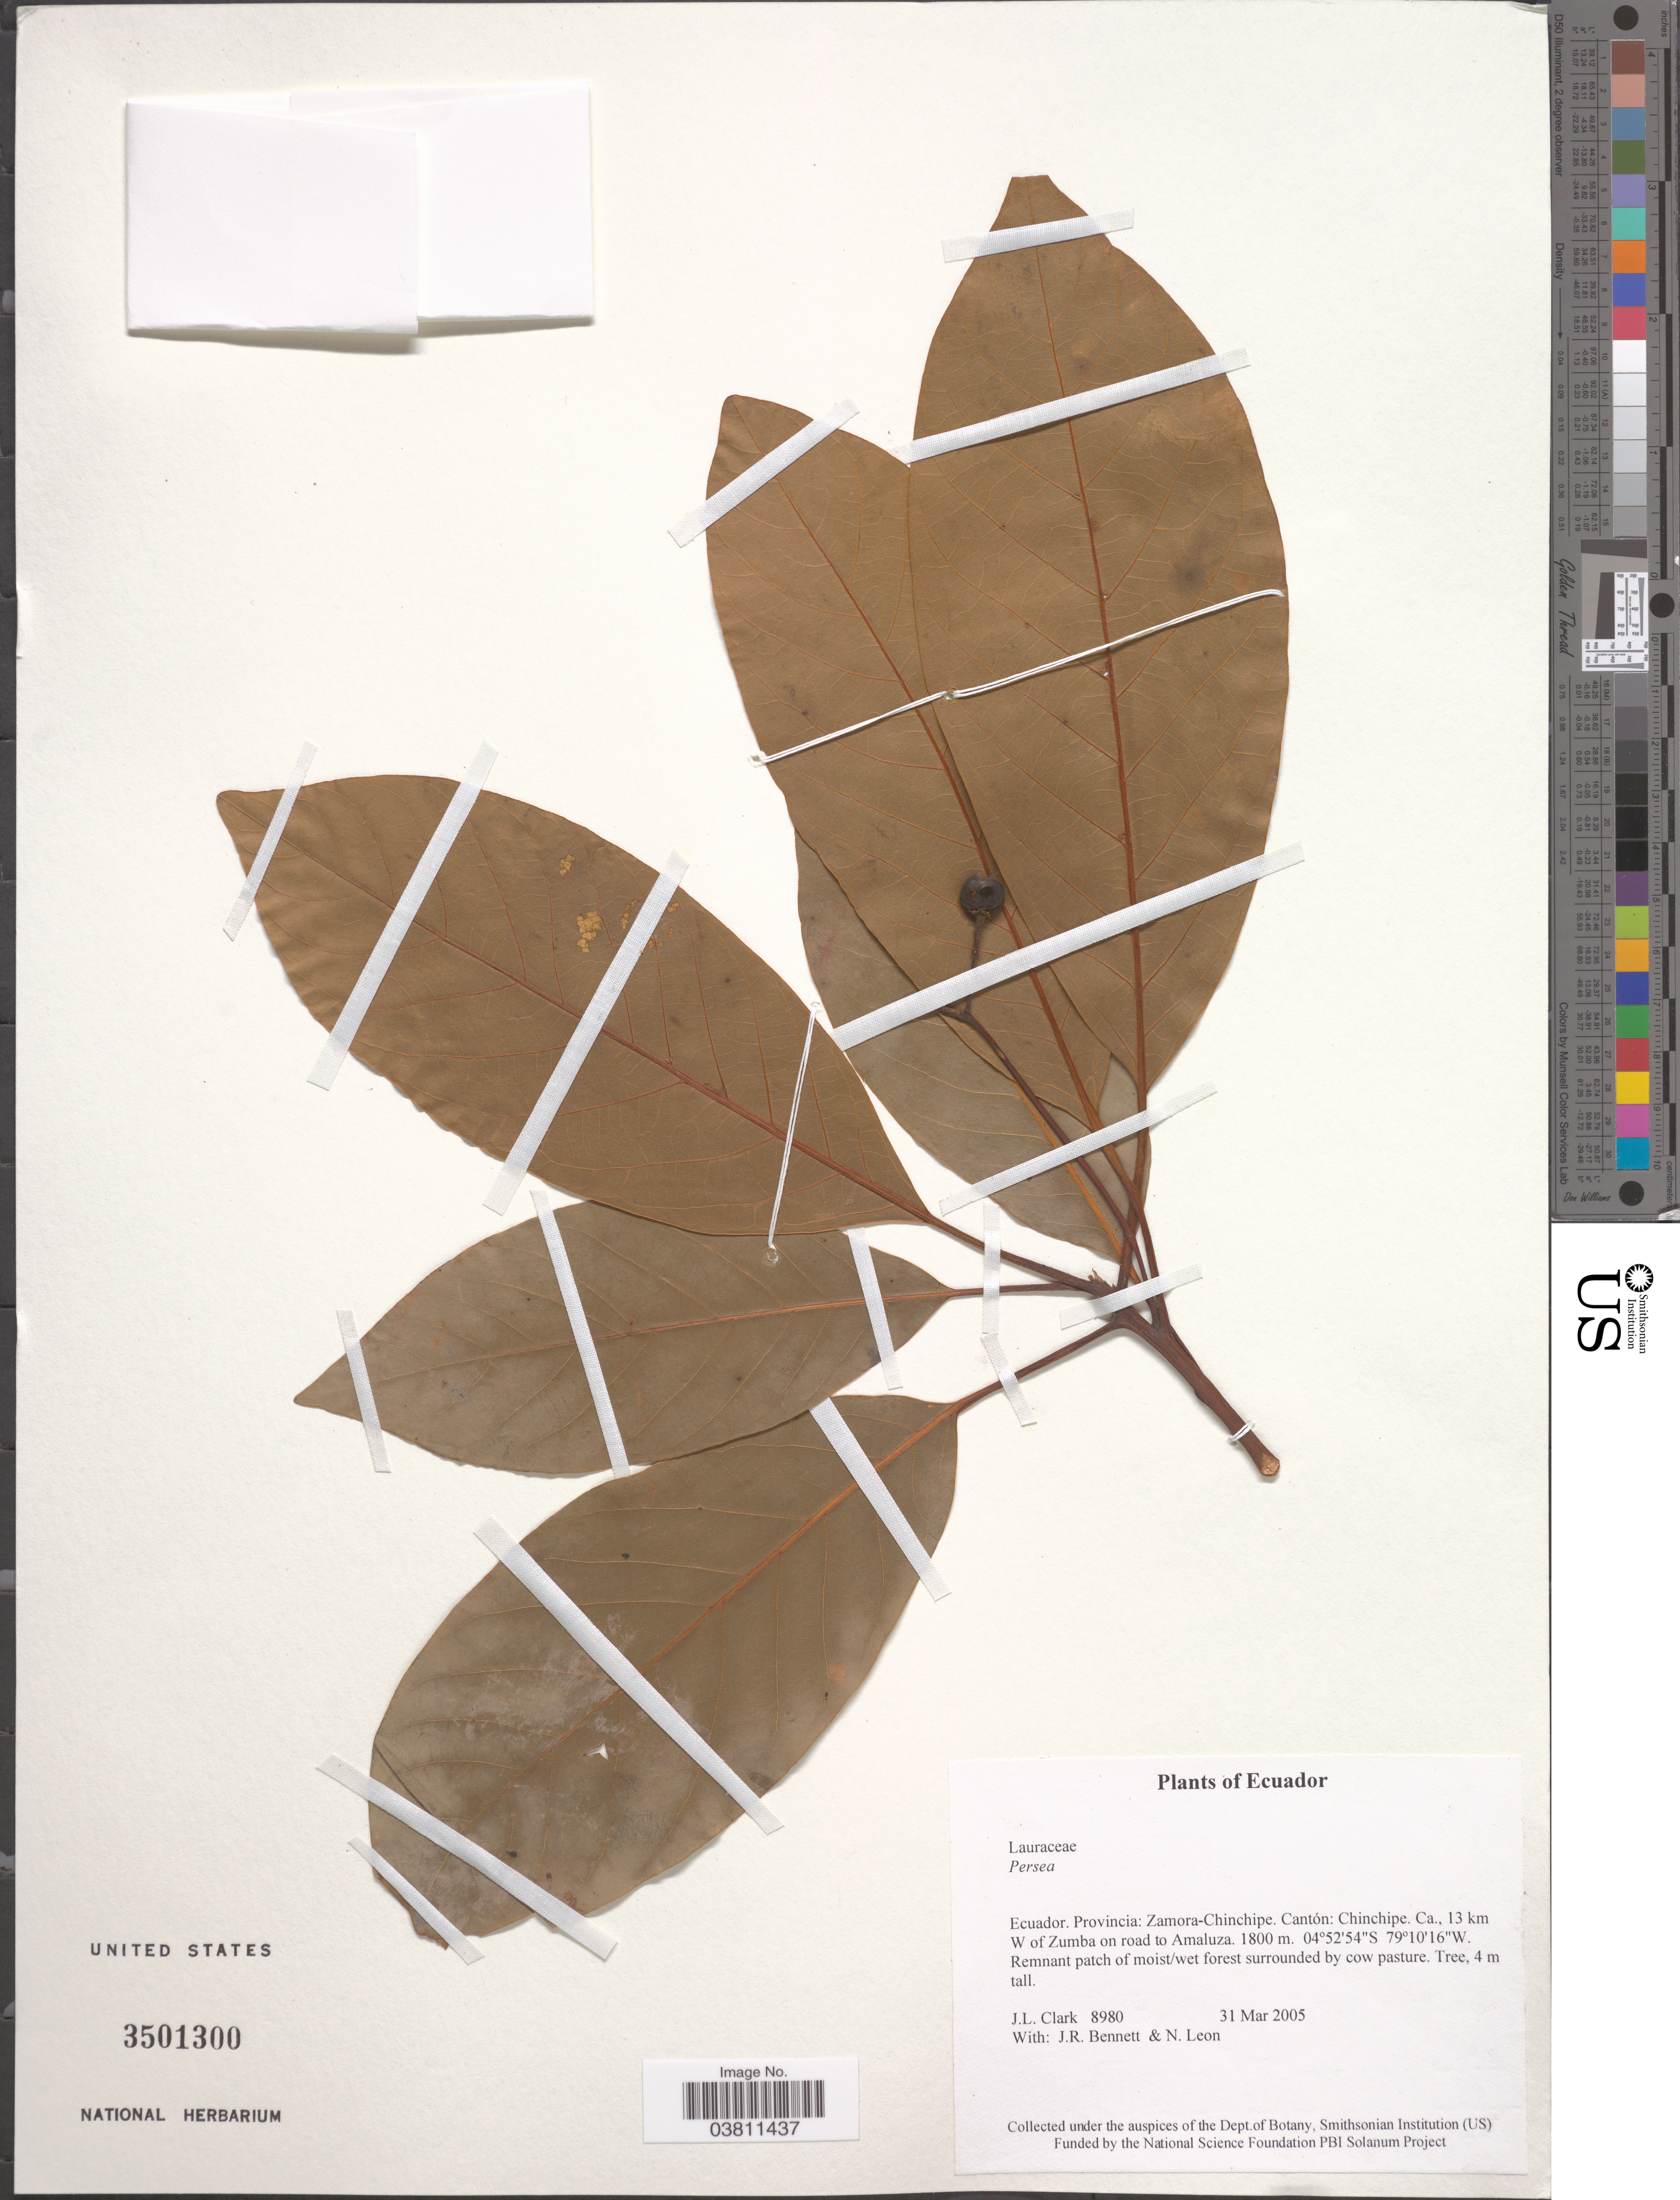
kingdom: Plantae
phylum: Tracheophyta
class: Magnoliopsida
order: Laurales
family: Lauraceae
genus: Persea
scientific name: Persea sp.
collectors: J. L. Clark, J. R. Bennett & N. Leon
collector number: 8980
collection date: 2005-03-31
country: Ecuador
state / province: Zamora-Chinchipe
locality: Cantón: Chinchipe, Ca., 13 km W of Zumba on road to Amaluza.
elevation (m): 1800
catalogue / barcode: US 3501300